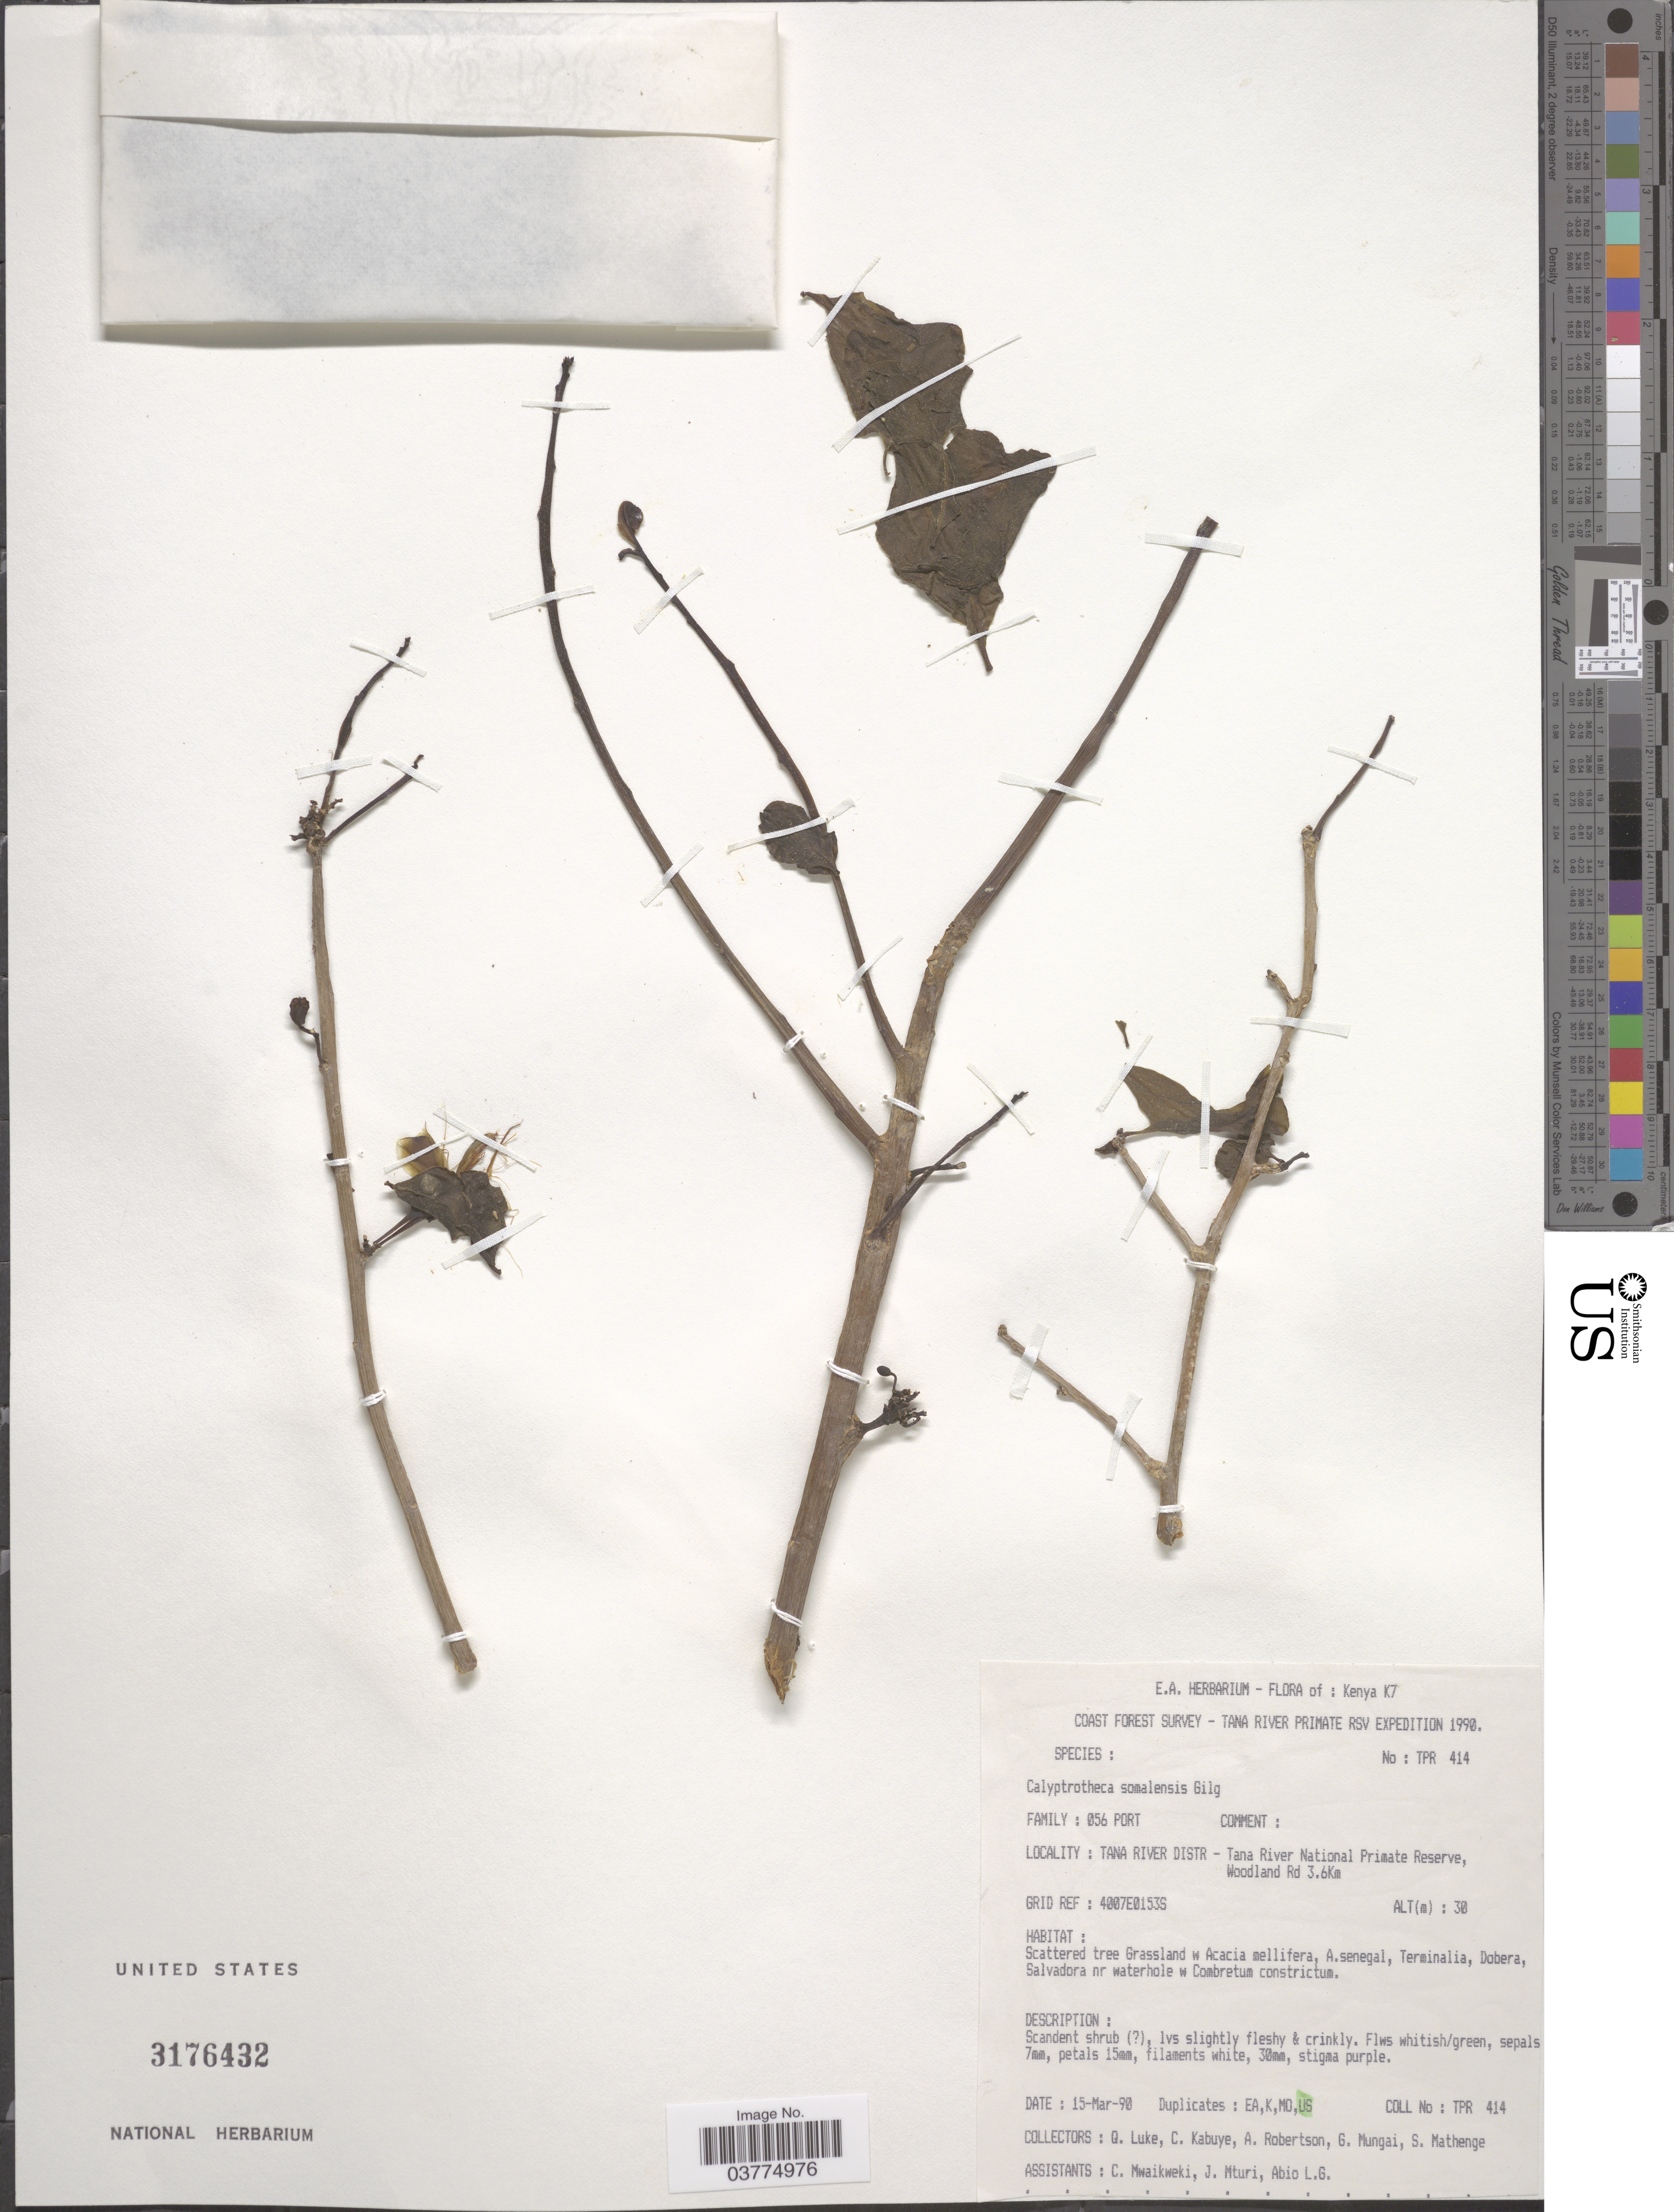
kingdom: Plantae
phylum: Tracheophyta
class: Magnoliopsida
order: Caryophyllales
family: Didiereaceae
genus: Calyptrotheca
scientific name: Calyptrotheca somalensis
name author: Gilg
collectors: Q. Luke, C. Kabuye, A. Robertson, G. Mungai & et al.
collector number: TPR 414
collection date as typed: Transcribed d/m/y: 15/3/90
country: Kenya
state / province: Tana River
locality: Kenya K7. Tana River Distr - Tana River National Primate Reserve, Woodland Rd 3.6Km.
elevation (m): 30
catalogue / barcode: US 3176432